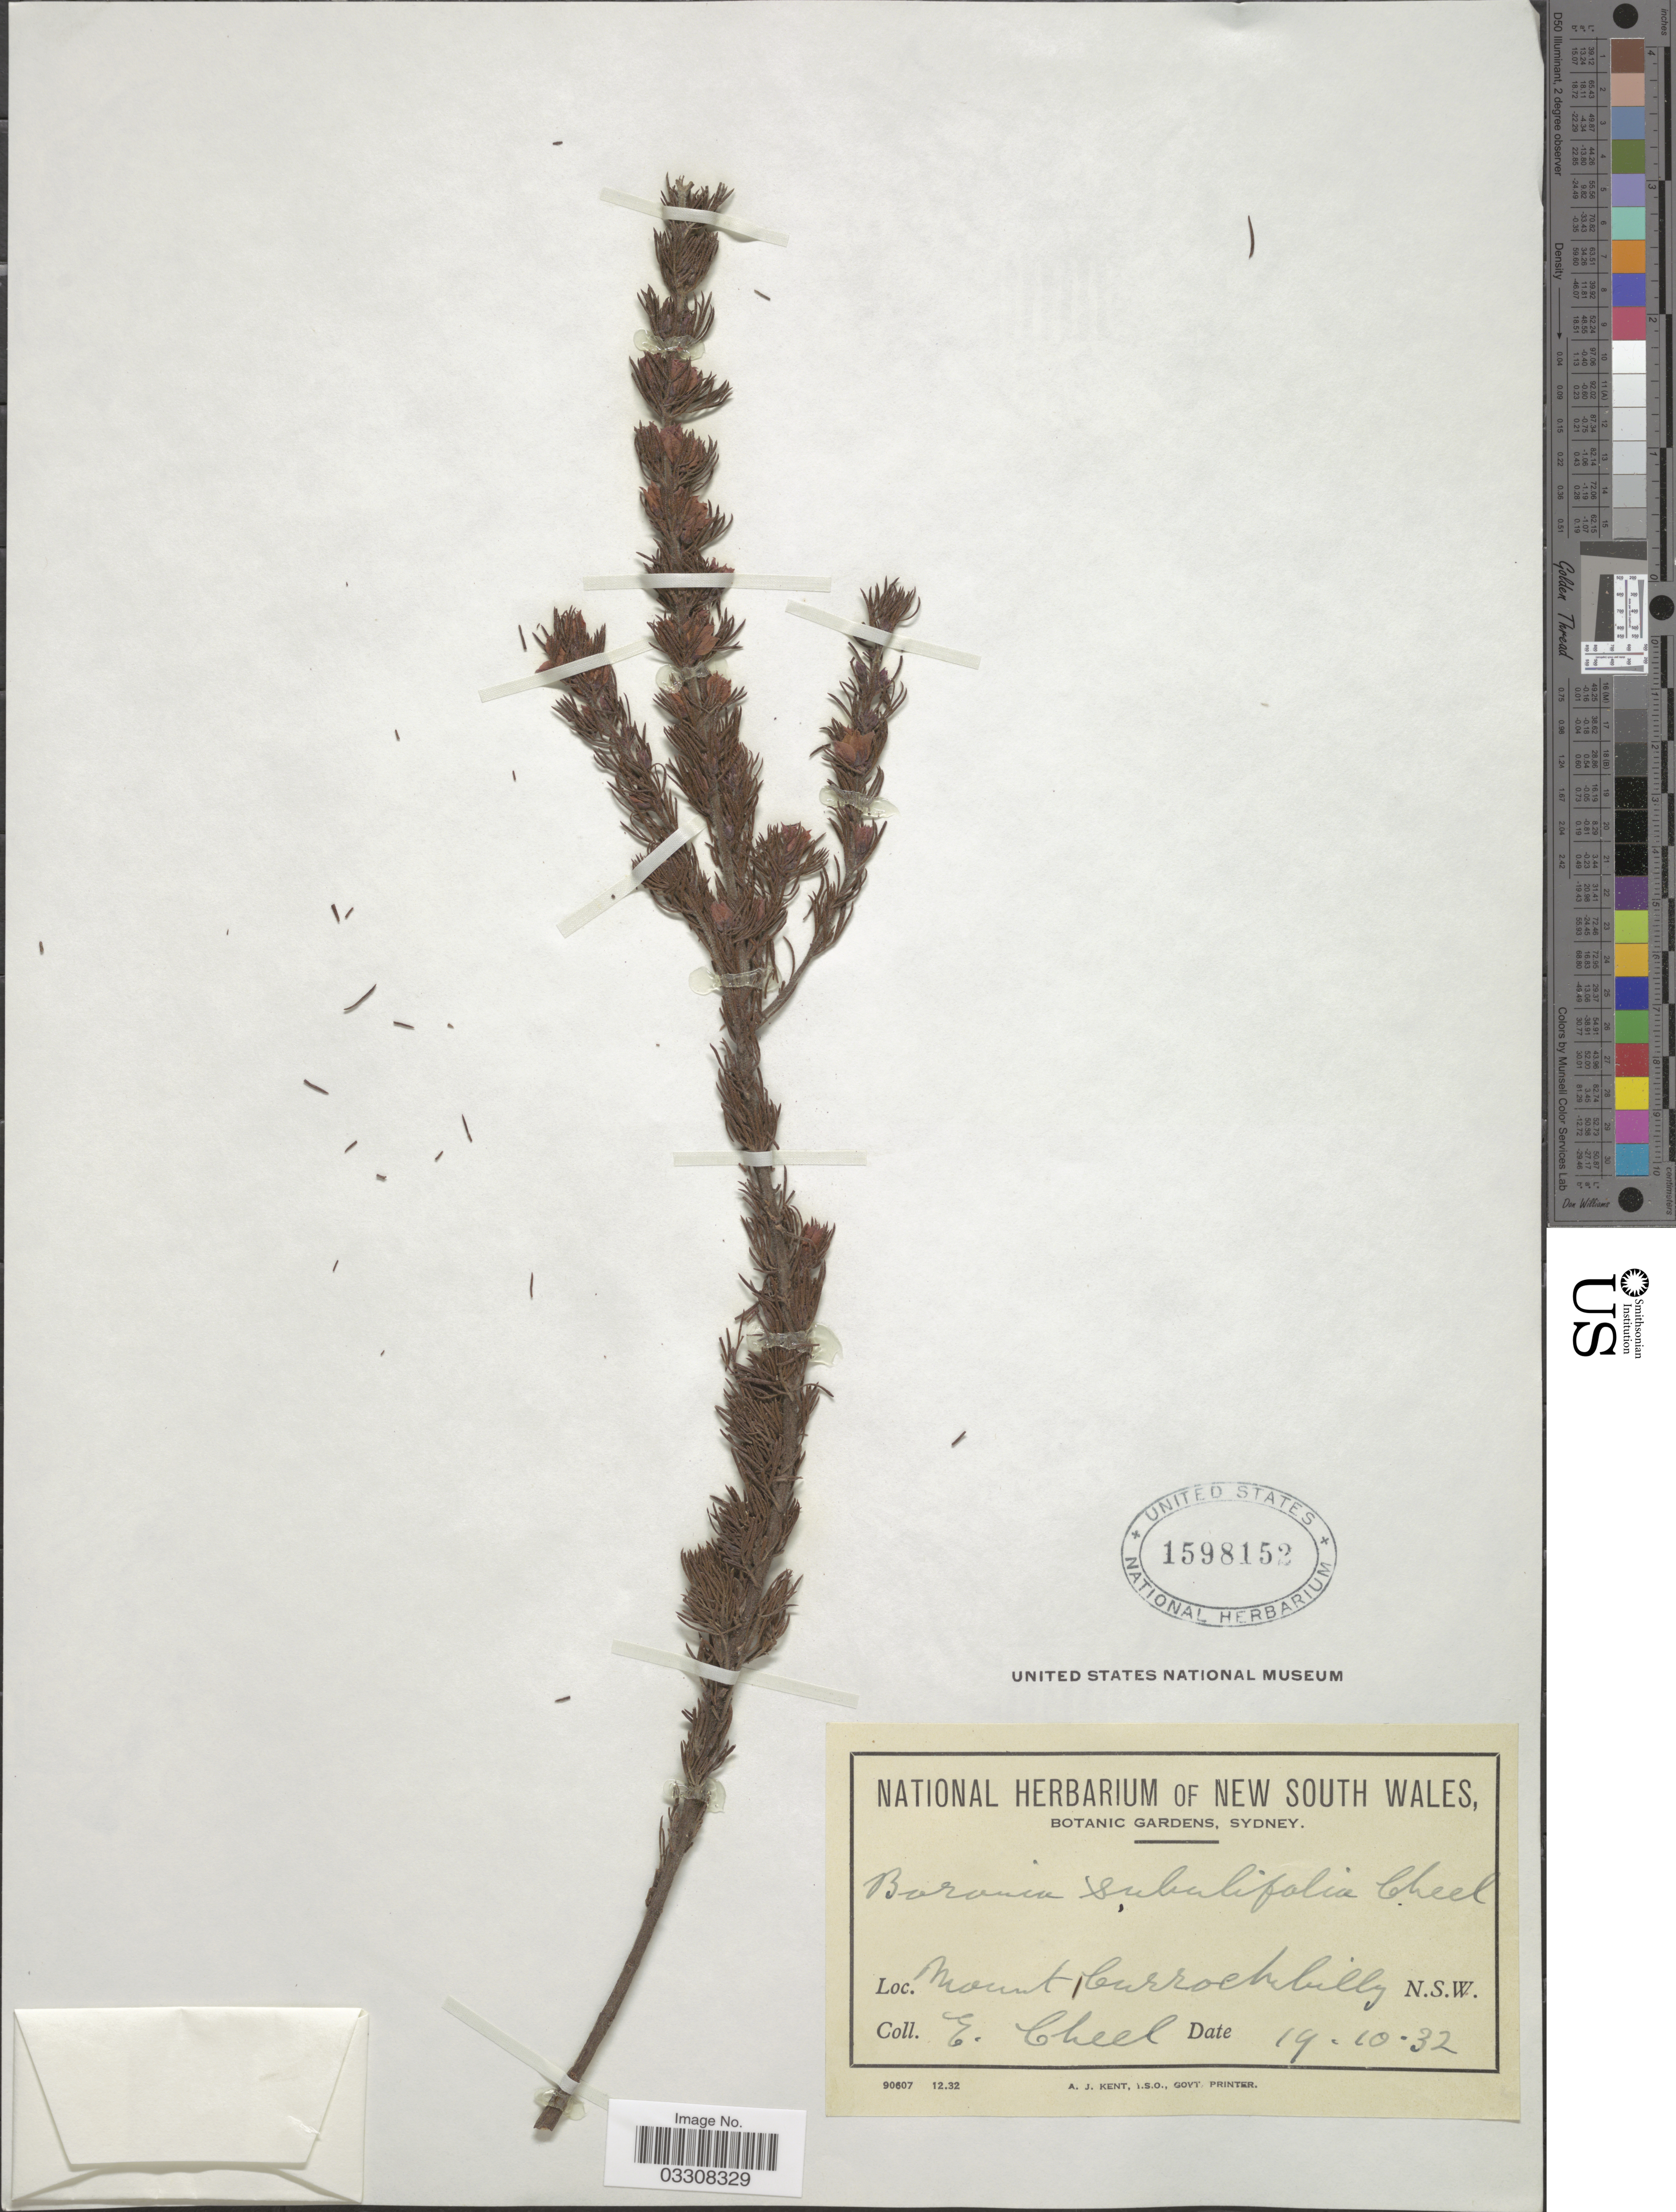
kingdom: Plantae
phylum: Tracheophyta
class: Magnoliopsida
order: Sapindales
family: Rutaceae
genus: Boronia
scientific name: Boronia subulifolia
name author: Cheel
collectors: E. Cheel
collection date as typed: Transcribed d/m/y: 19/10/32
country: Australia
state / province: New South Wales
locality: Mount Currockbilly.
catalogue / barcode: US 1598152